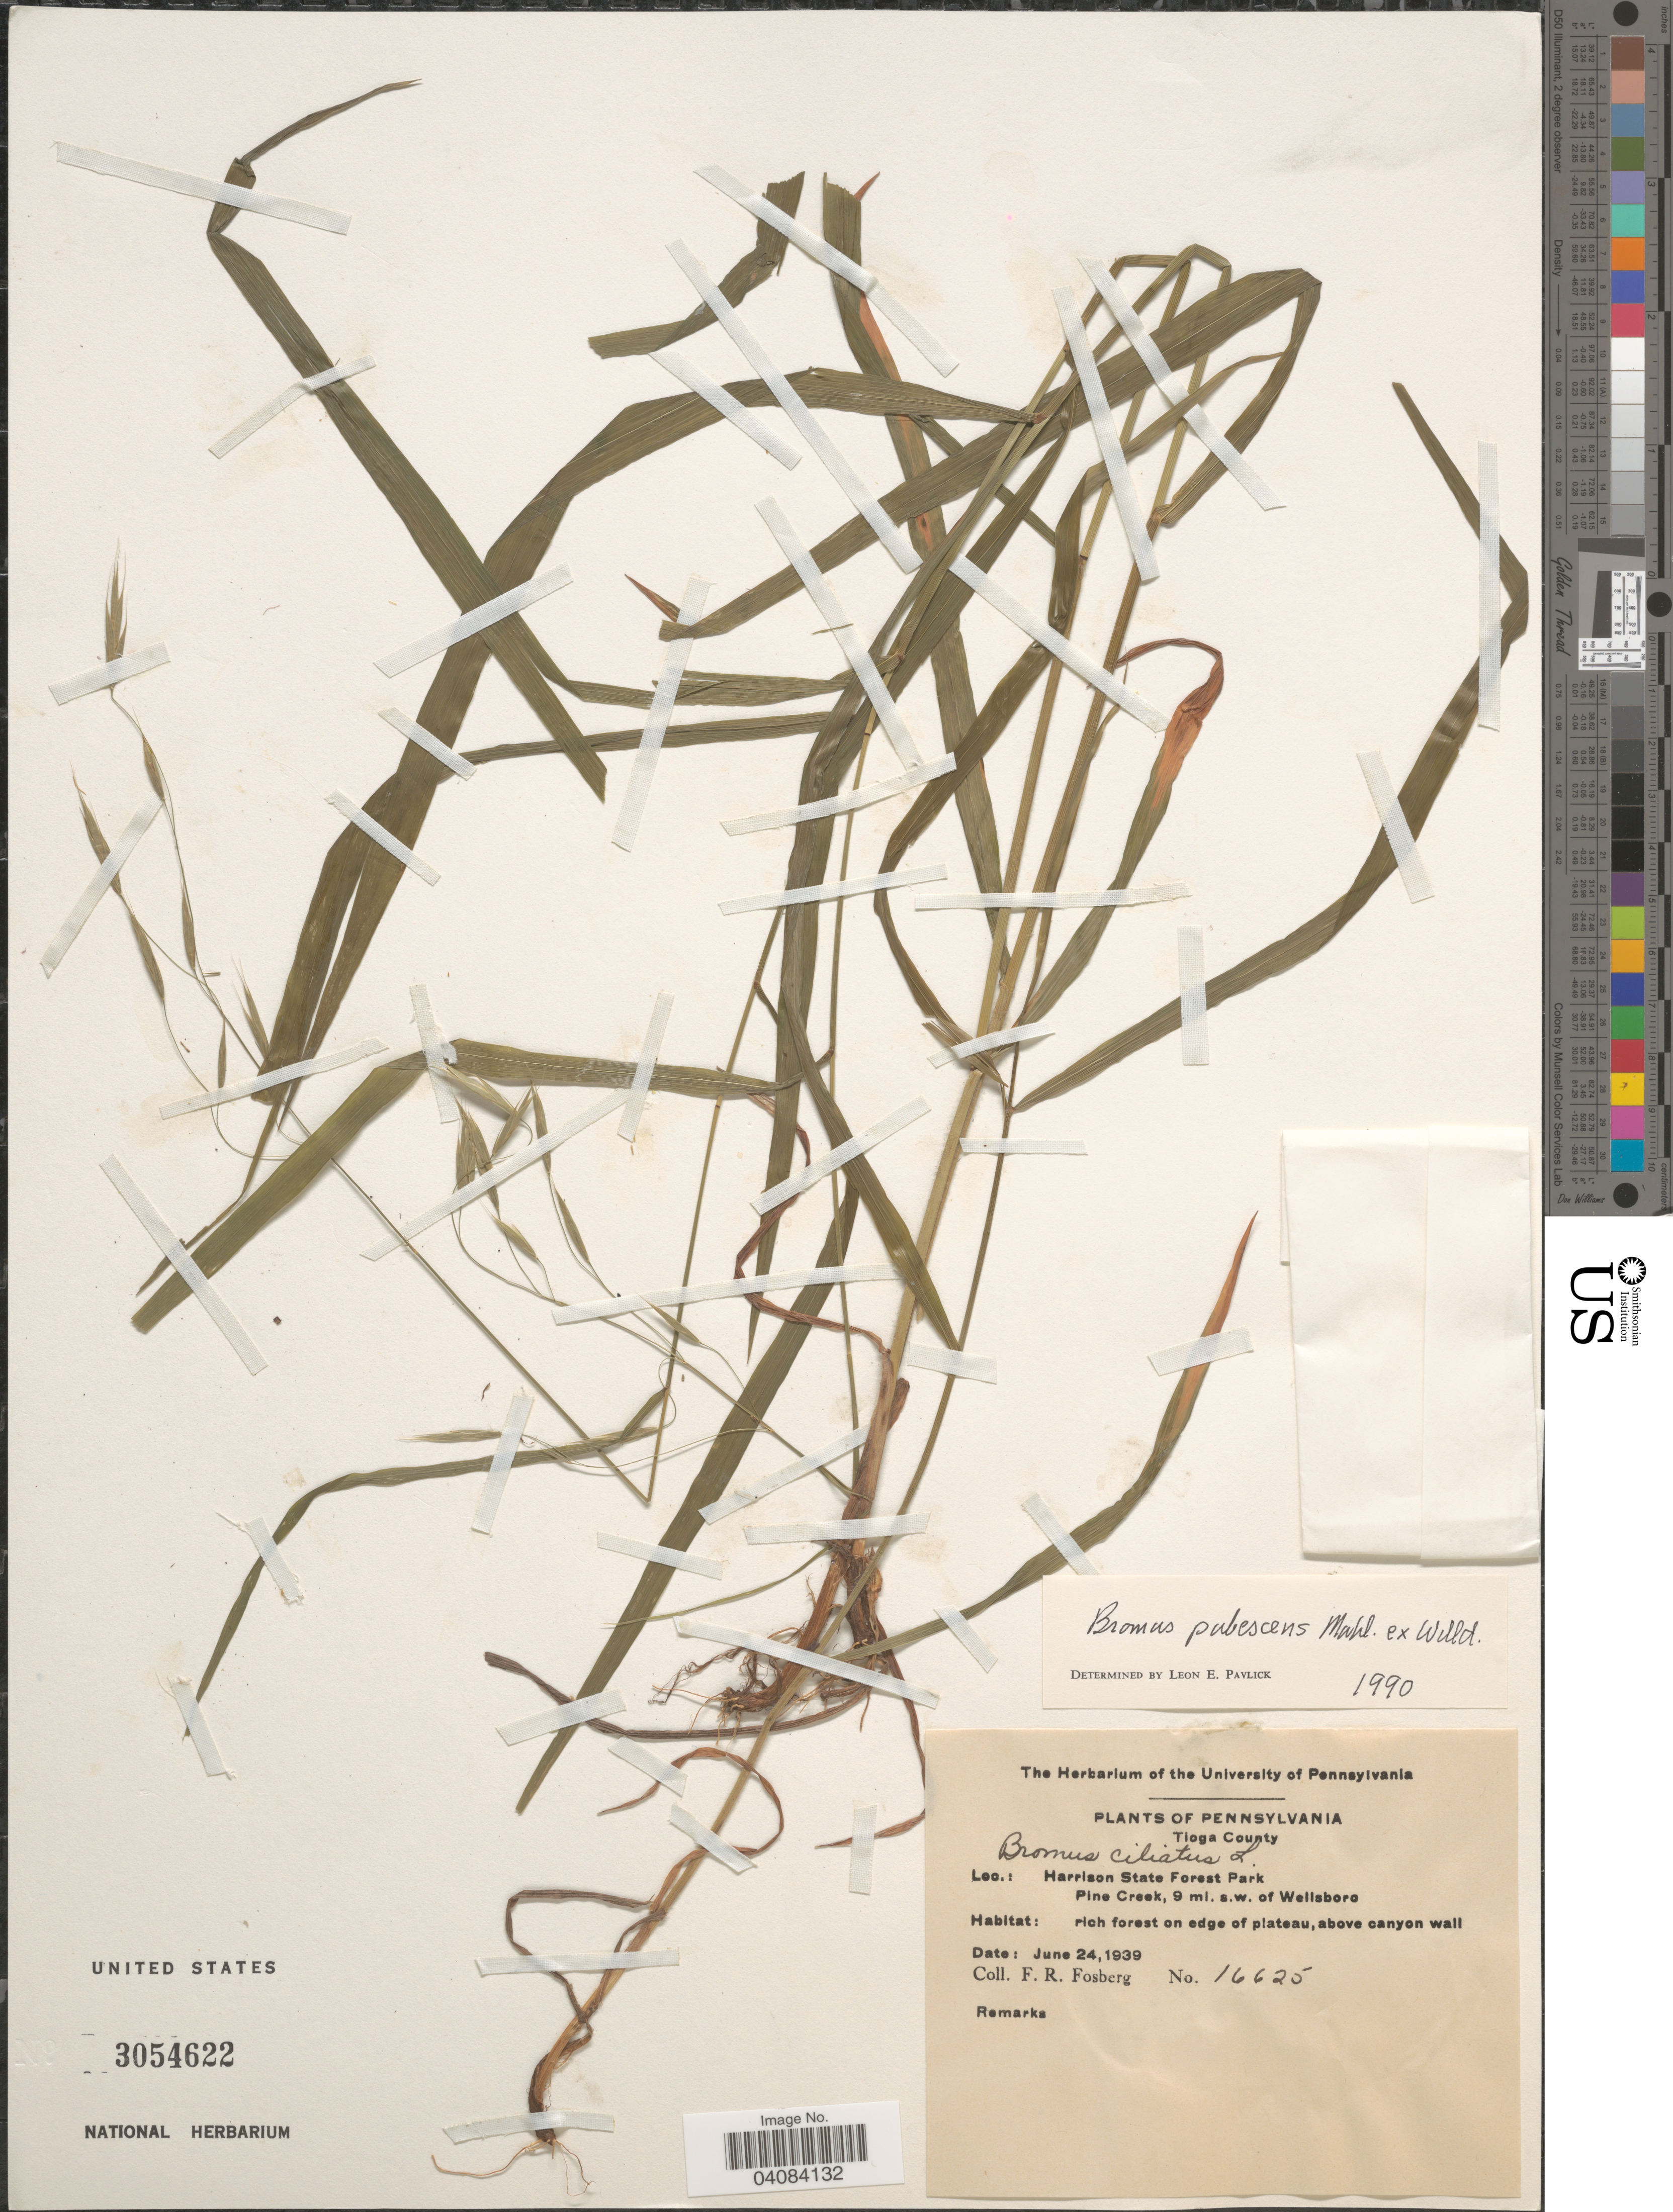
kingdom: Plantae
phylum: Tracheophyta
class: Liliopsida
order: Poales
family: Poaceae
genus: Bromus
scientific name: Bromus pubescens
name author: Muhl. ex Willd.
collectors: F. R. Fosberg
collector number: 16625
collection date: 1939-06-24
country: United States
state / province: Pennsylvania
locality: Tioga County. Harrison State Forest Park. Pine Creek, 9 mi. s.w. of Wellsboro. On edge of plateau, above canyon wall.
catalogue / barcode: US 3054622